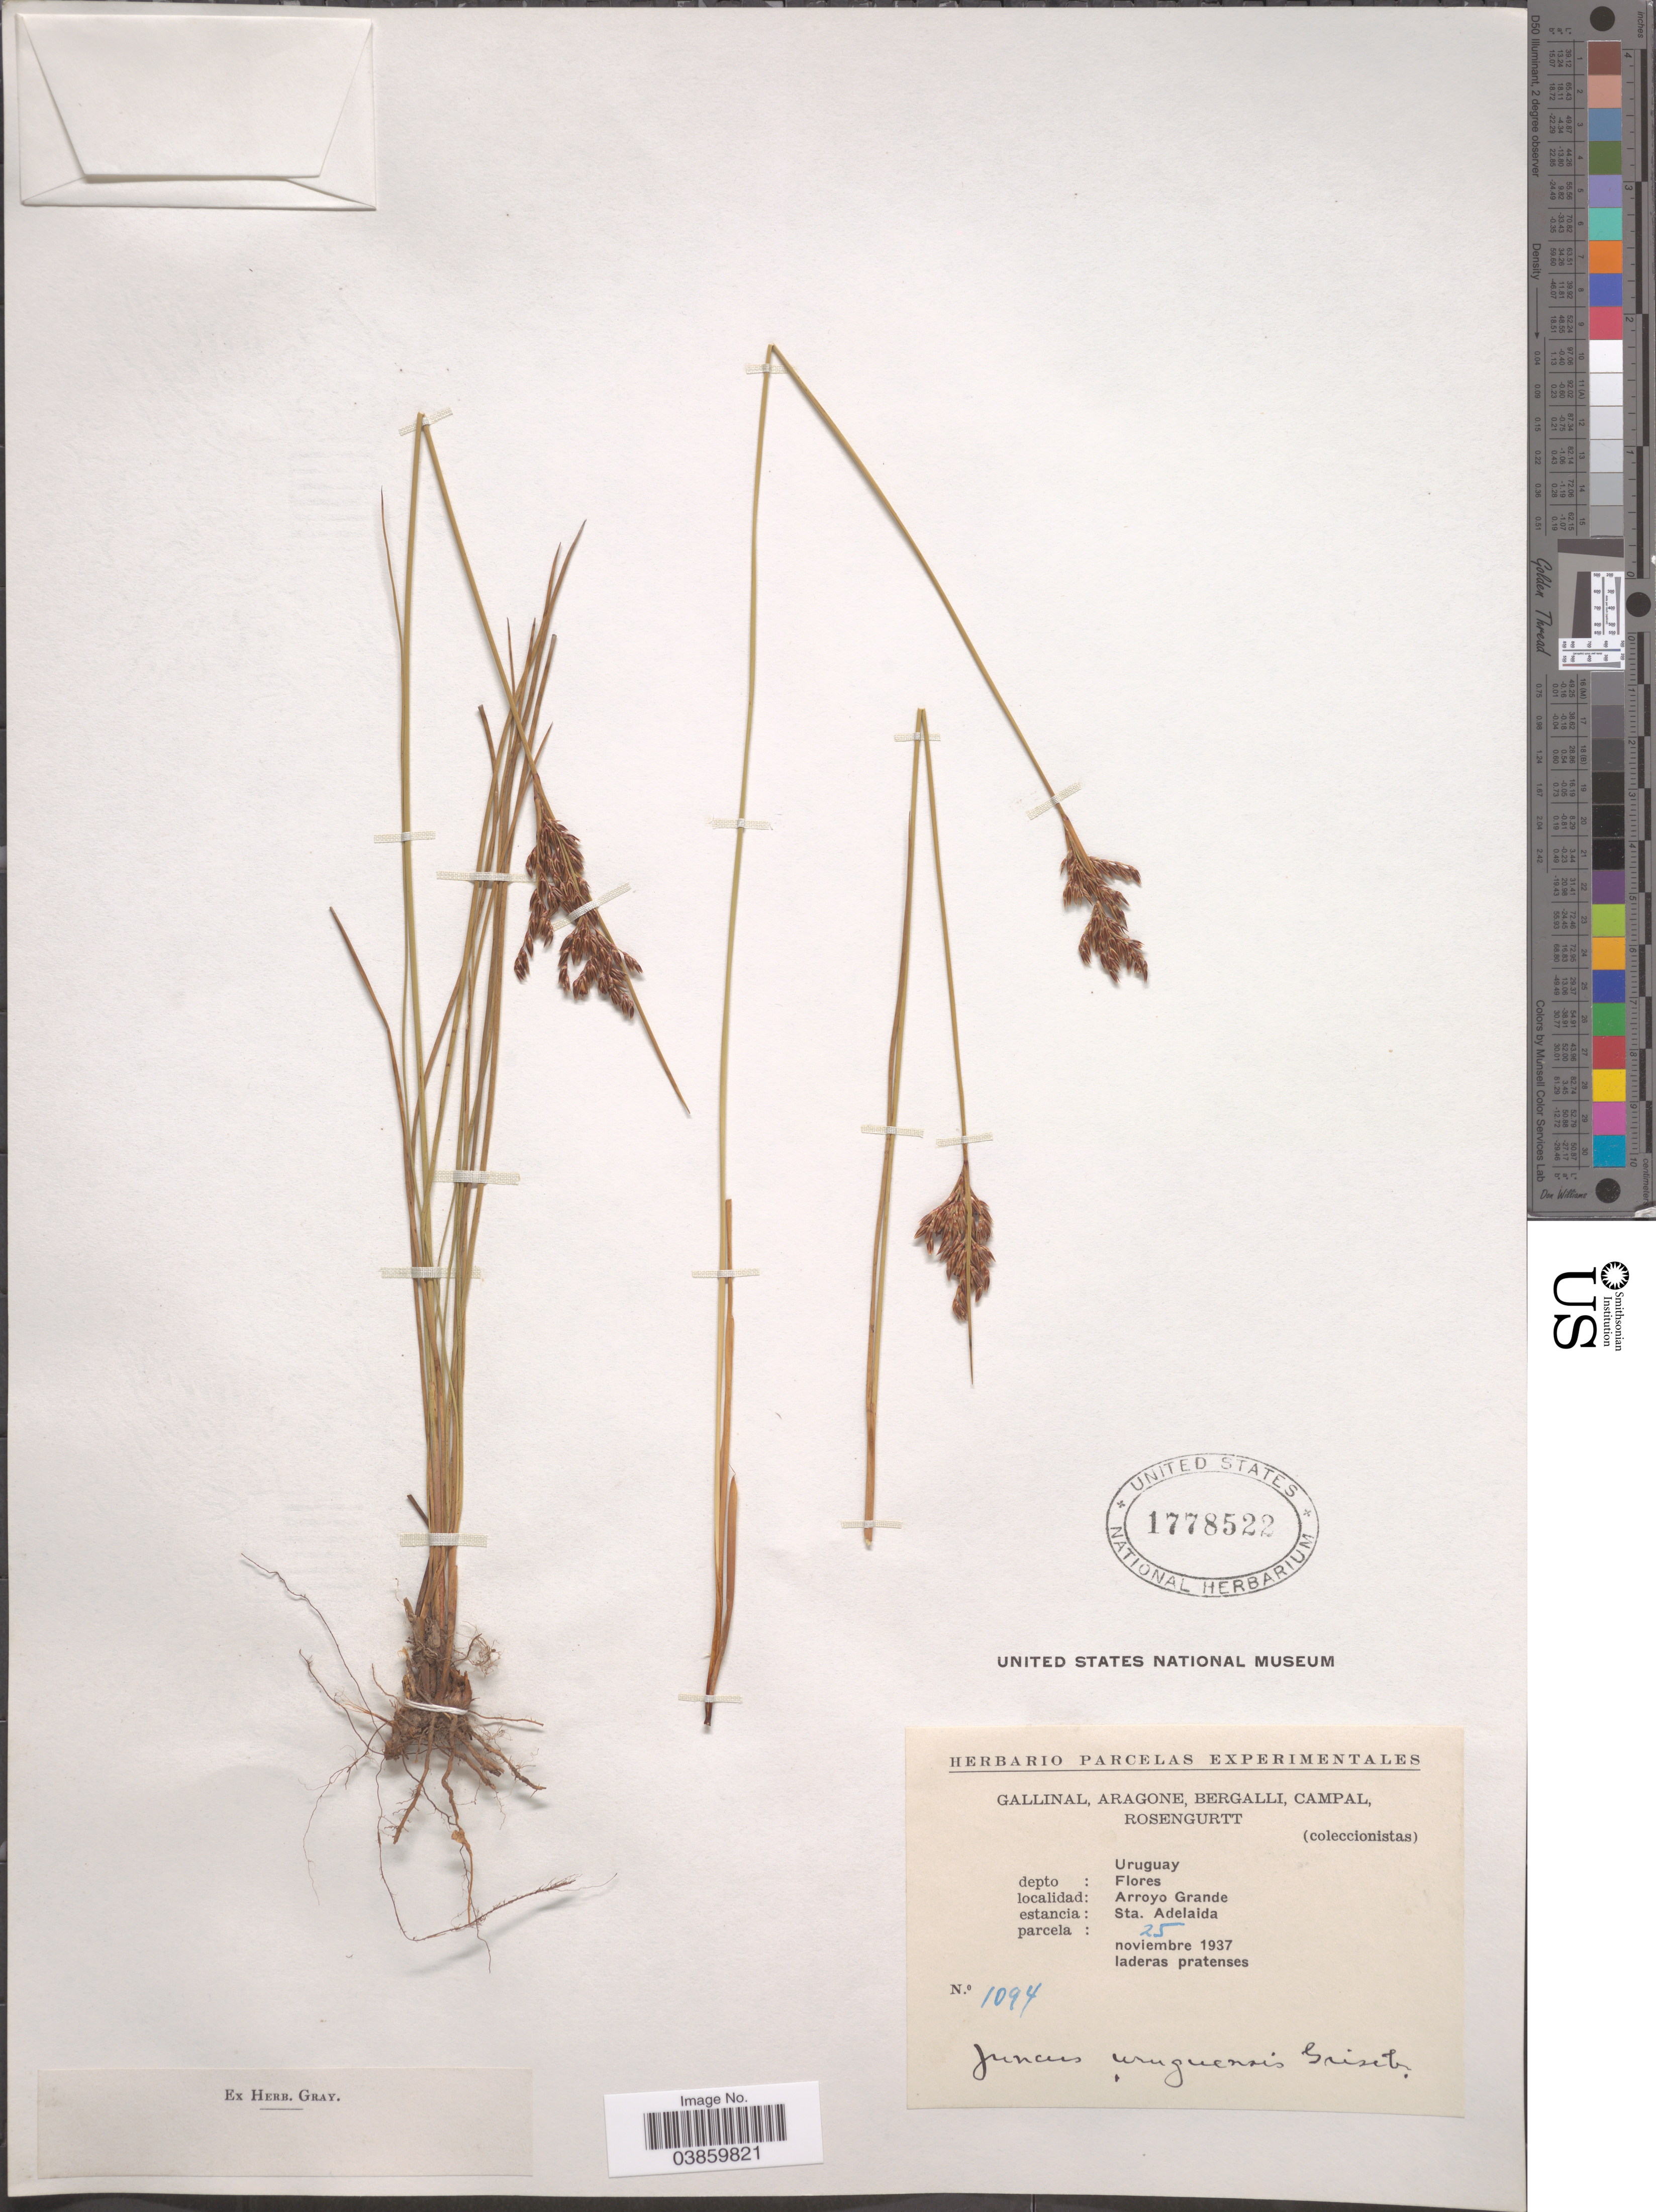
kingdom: Plantae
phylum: Tracheophyta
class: Liliopsida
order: Poales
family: Juncaceae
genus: Juncus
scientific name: Juncus uruguensis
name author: Griseb.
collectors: -. Gallinal, -- Aragone, -- Bergalli, -- Campal & Rosengurtt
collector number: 1094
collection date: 1937-11-25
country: Uruguay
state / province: Flores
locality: Depto: Flores. Arroyo Grande Estancia: Sta. Adelaida.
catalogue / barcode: US 1778522